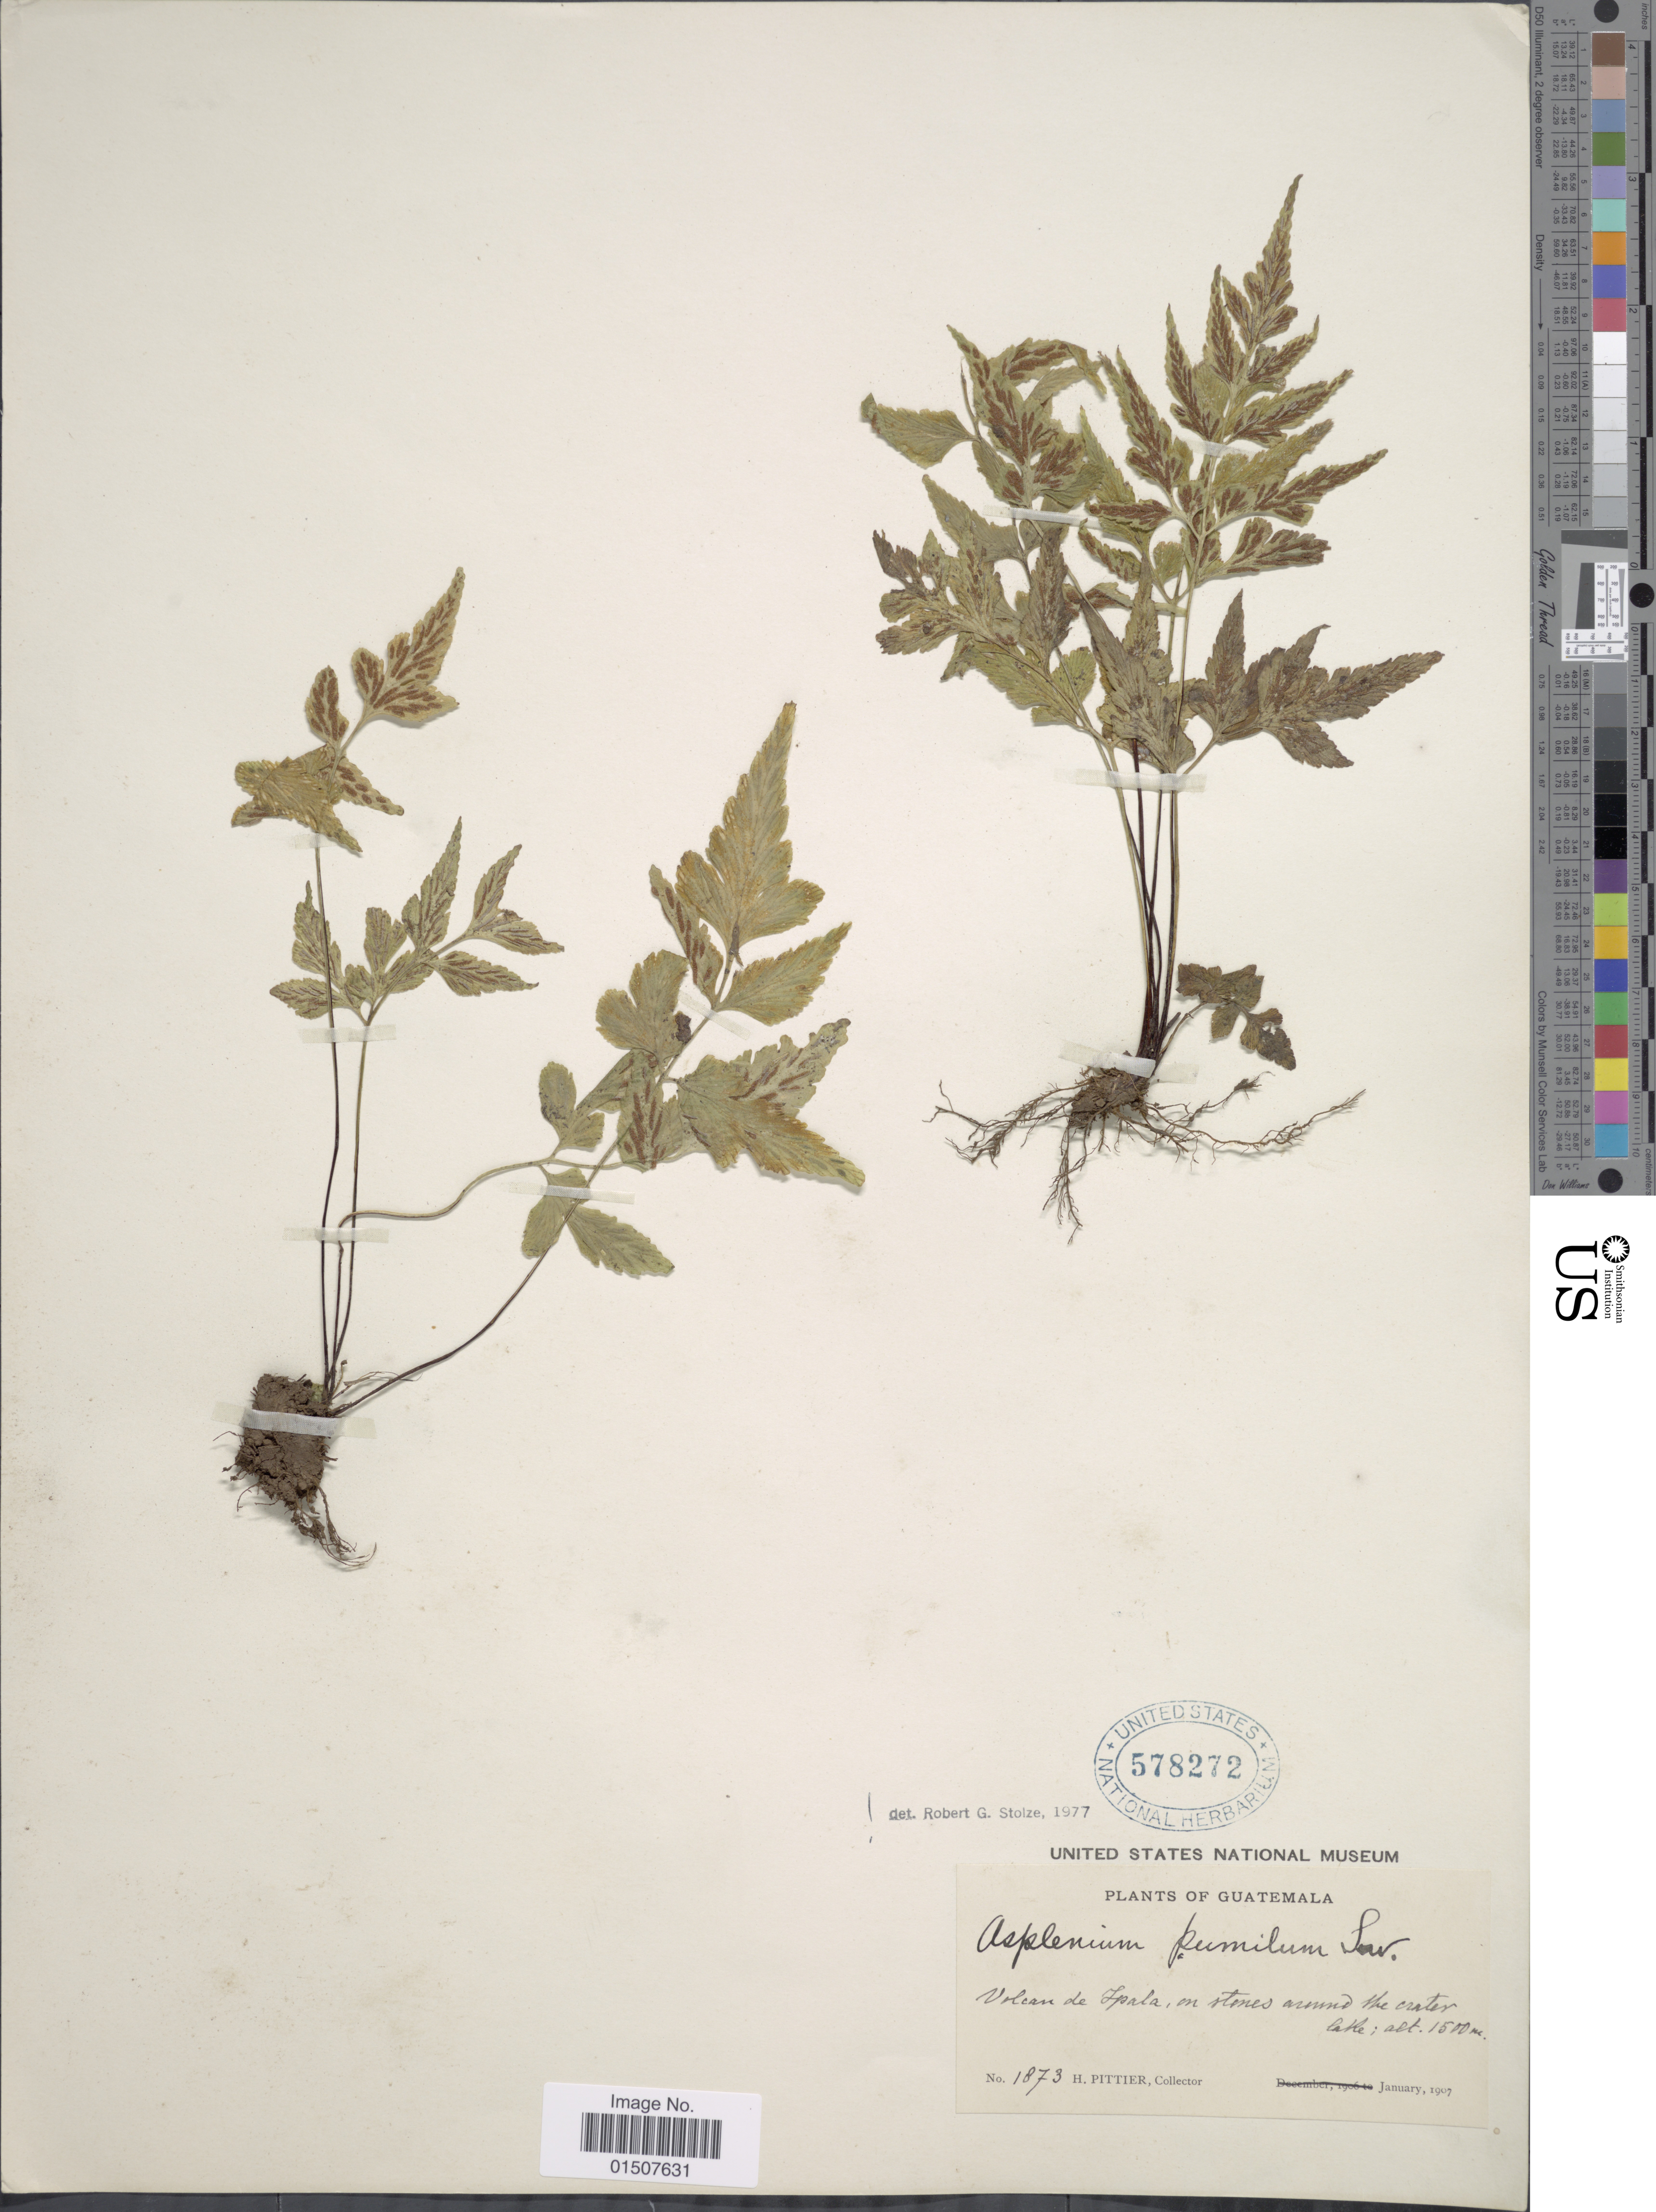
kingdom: Plantae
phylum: Tracheophyta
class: Polypodiopsida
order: Polypodiales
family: Aspleniaceae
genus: Asplenium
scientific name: Asplenium pumilum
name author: Sw.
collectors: H. F. Pittier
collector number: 1873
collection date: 1907-01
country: Guatemala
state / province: Chiquimula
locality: Volcán de Ipala, on stones around the crater.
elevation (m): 1500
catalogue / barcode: US 578272